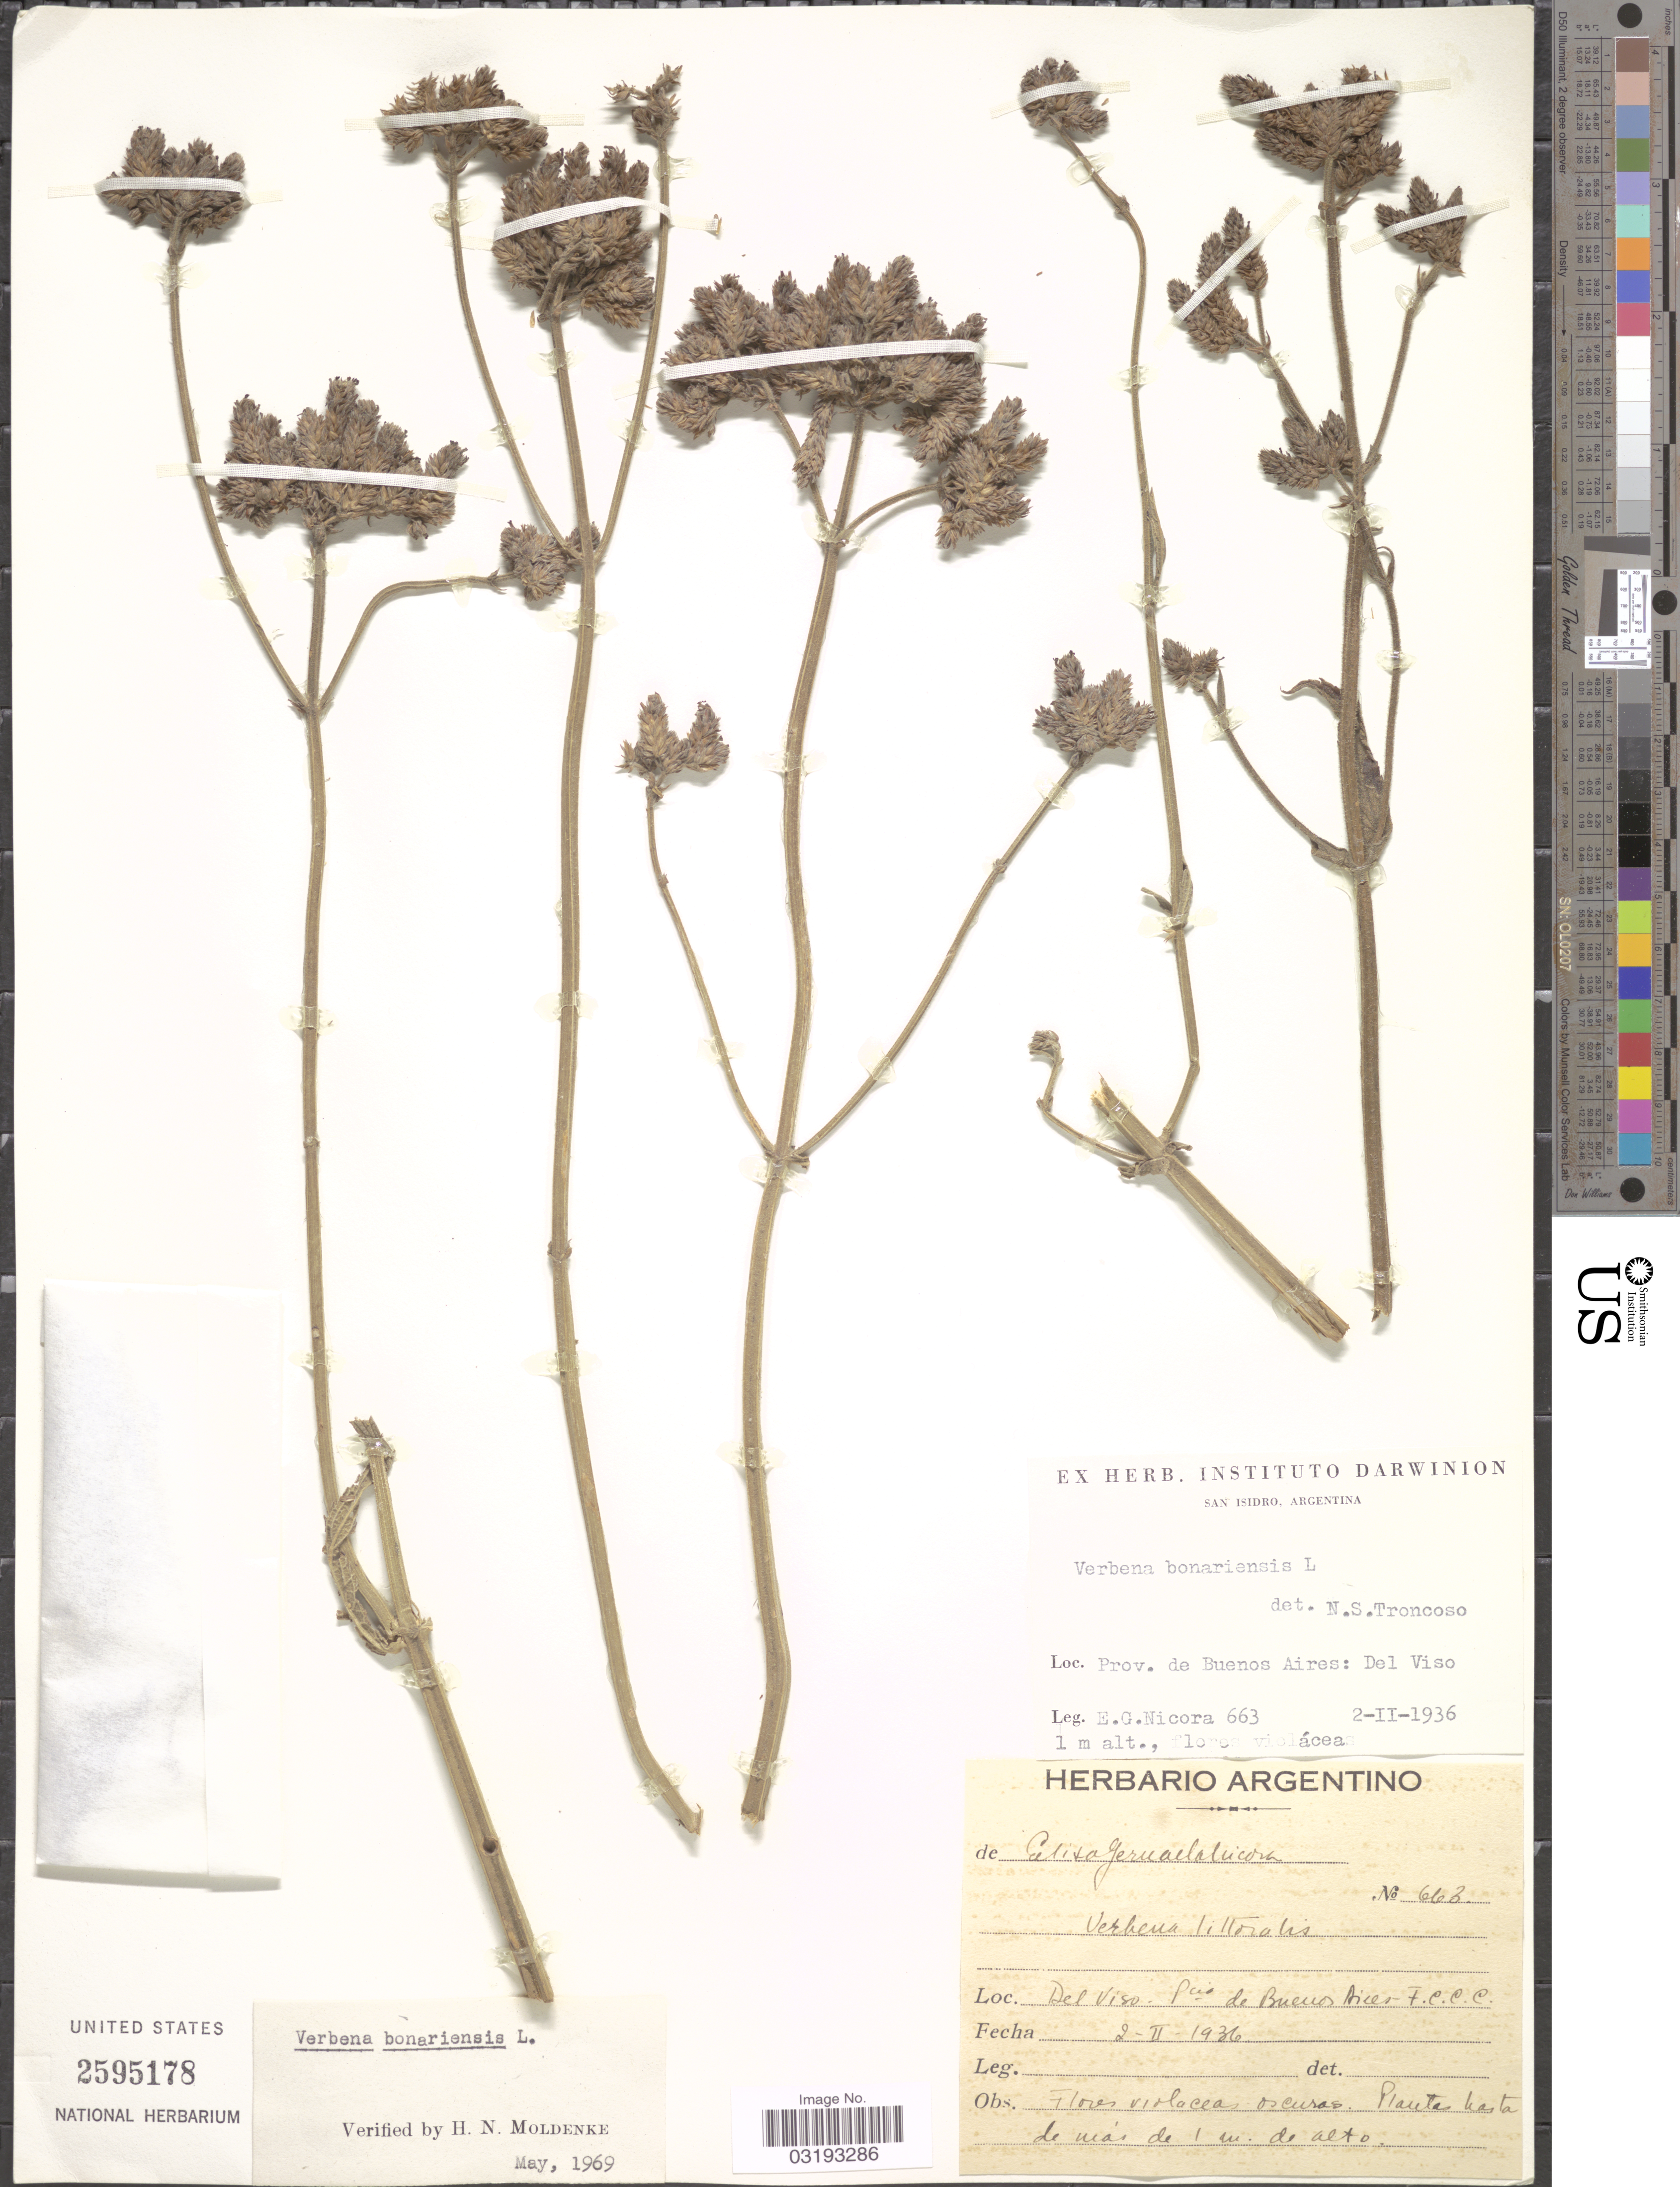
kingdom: Plantae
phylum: Tracheophyta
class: Magnoliopsida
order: Lamiales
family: Verbenaceae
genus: Verbena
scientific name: Verbena bonariensis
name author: L.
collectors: E. G. Nicora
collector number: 663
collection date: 1936-02-02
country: Argentina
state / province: Buenos Aires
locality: Del Viso. F.C.C.C.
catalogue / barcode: US 2595178